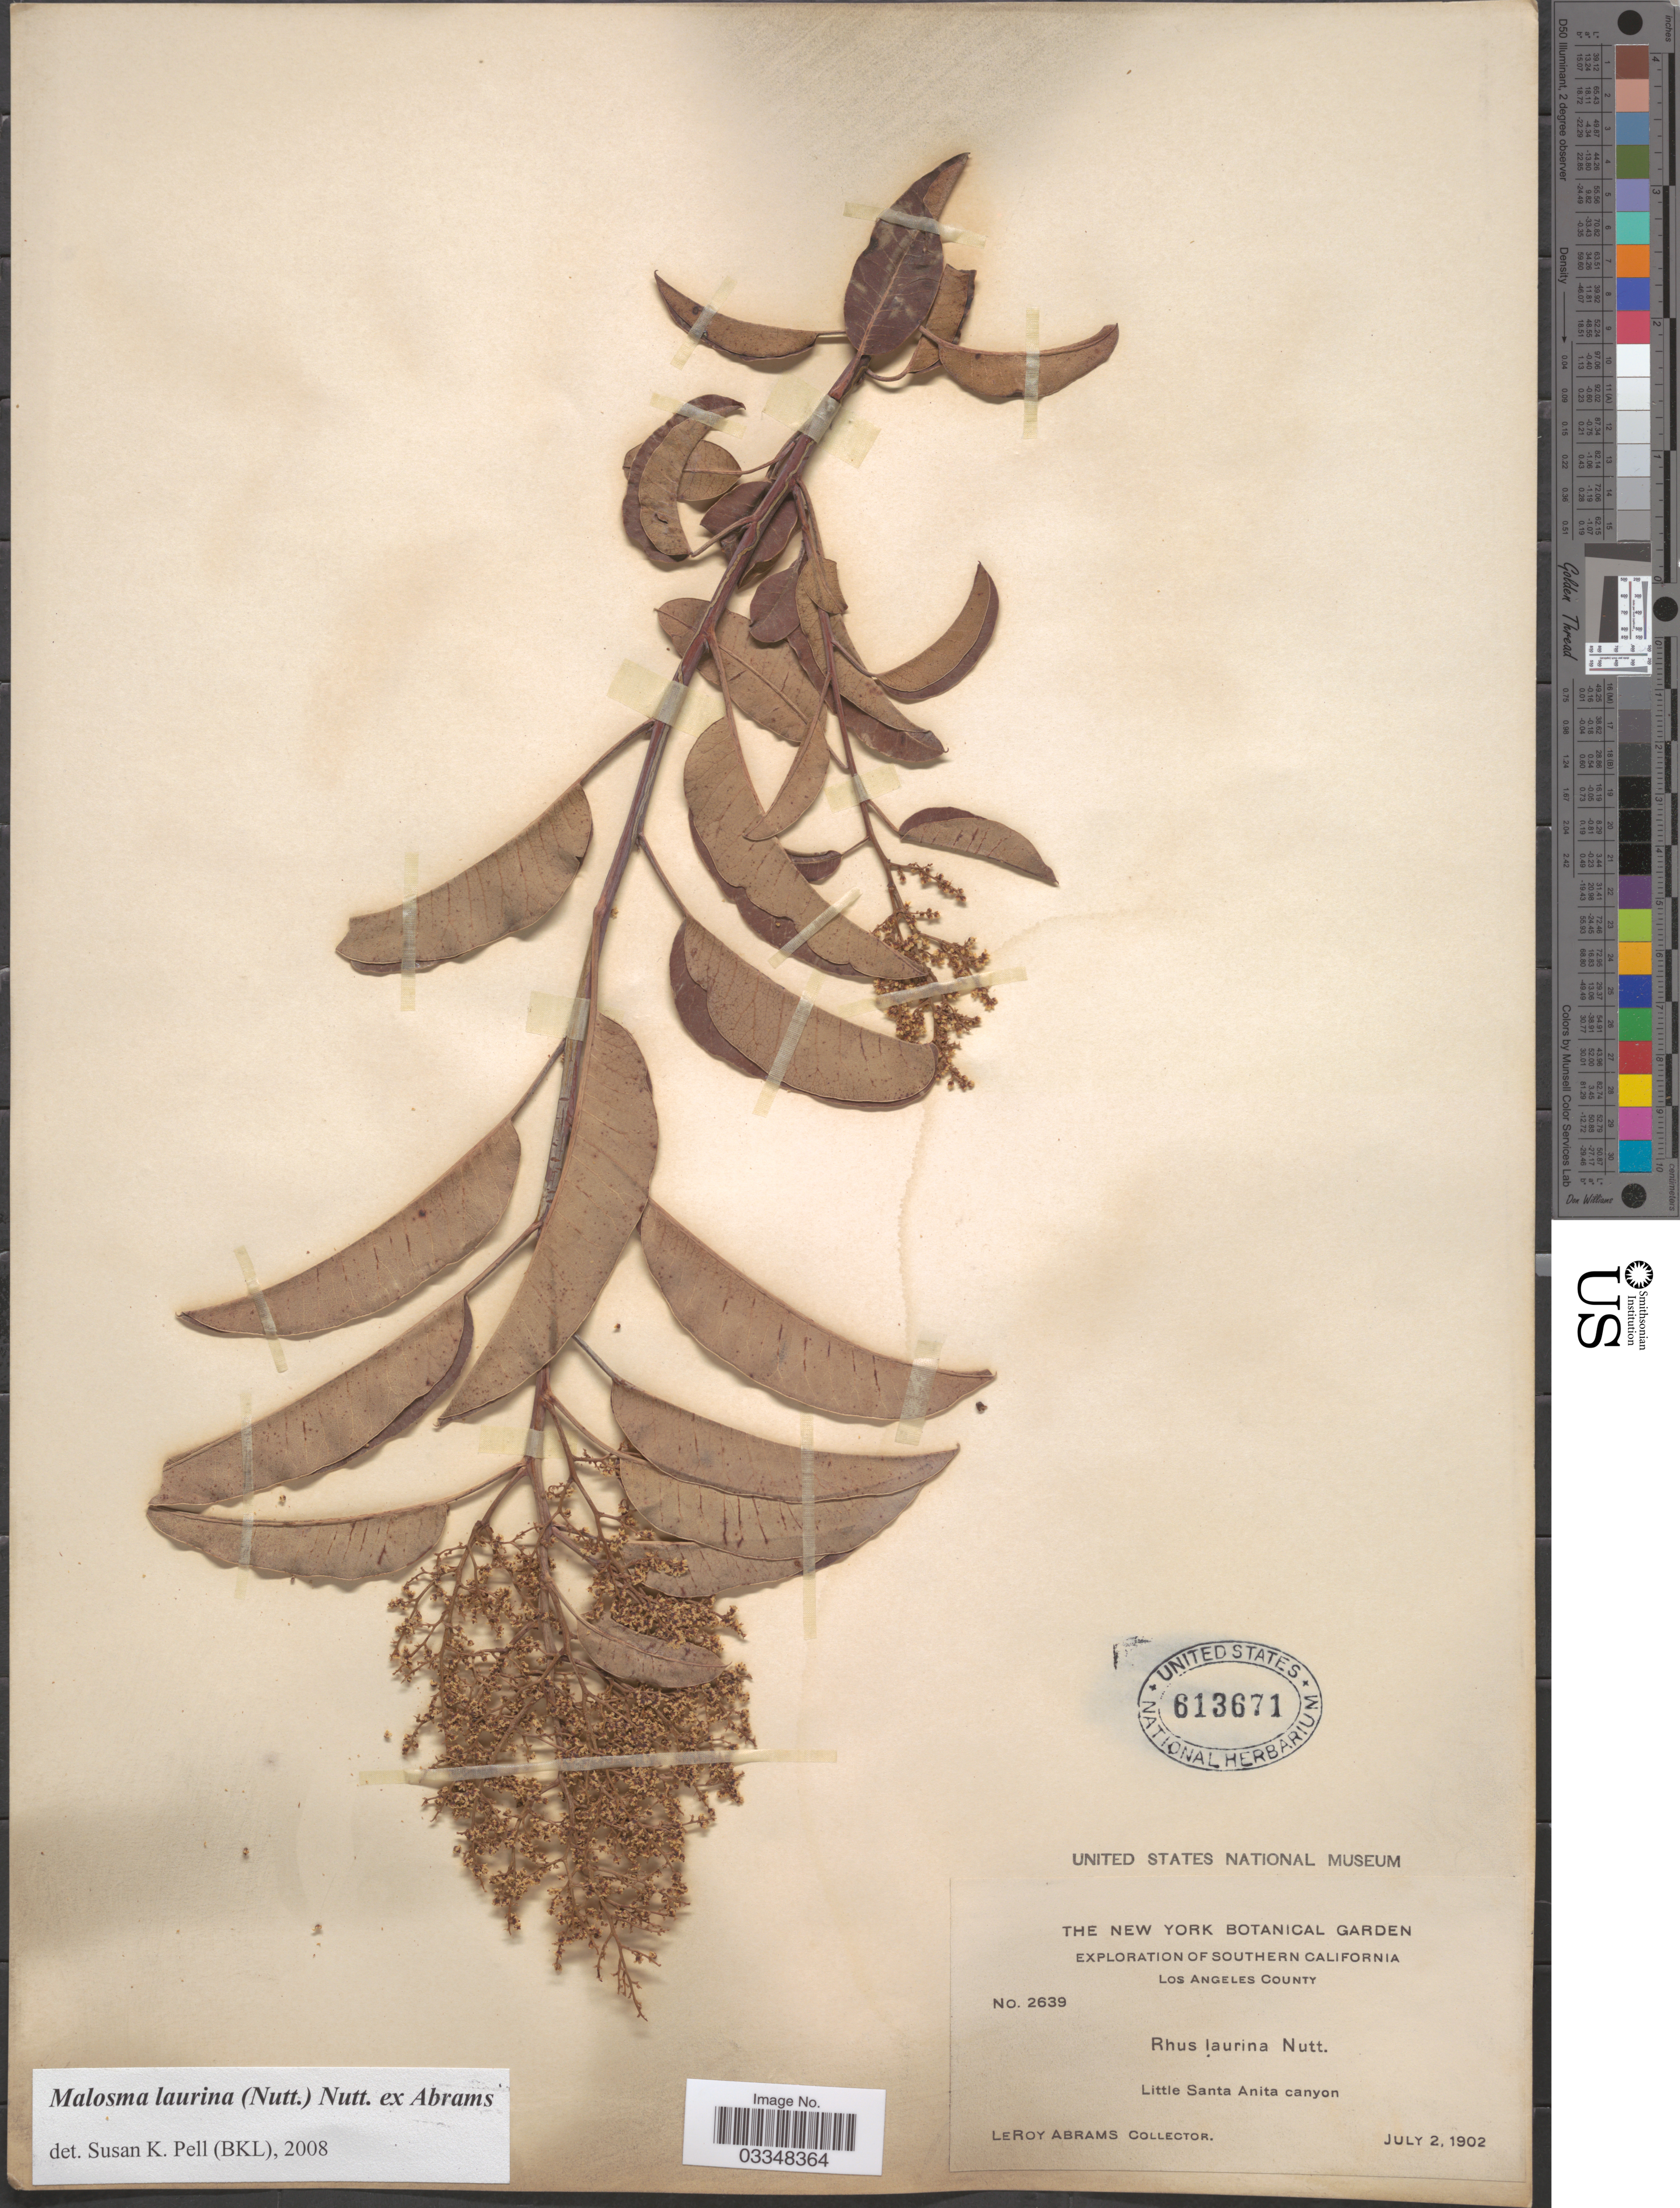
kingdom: Plantae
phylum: Tracheophyta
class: Magnoliopsida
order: Sapindales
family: Anacardiaceae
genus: Malosma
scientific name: Malosma laurina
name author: (Nutt.) Nutt. ex Abrams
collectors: L. Abrams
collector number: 2639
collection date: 1902-07-02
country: United States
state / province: California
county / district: Los Angeles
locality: Southern California. Los Angeles County. Little Santa Anita canyon.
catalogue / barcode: US 613671